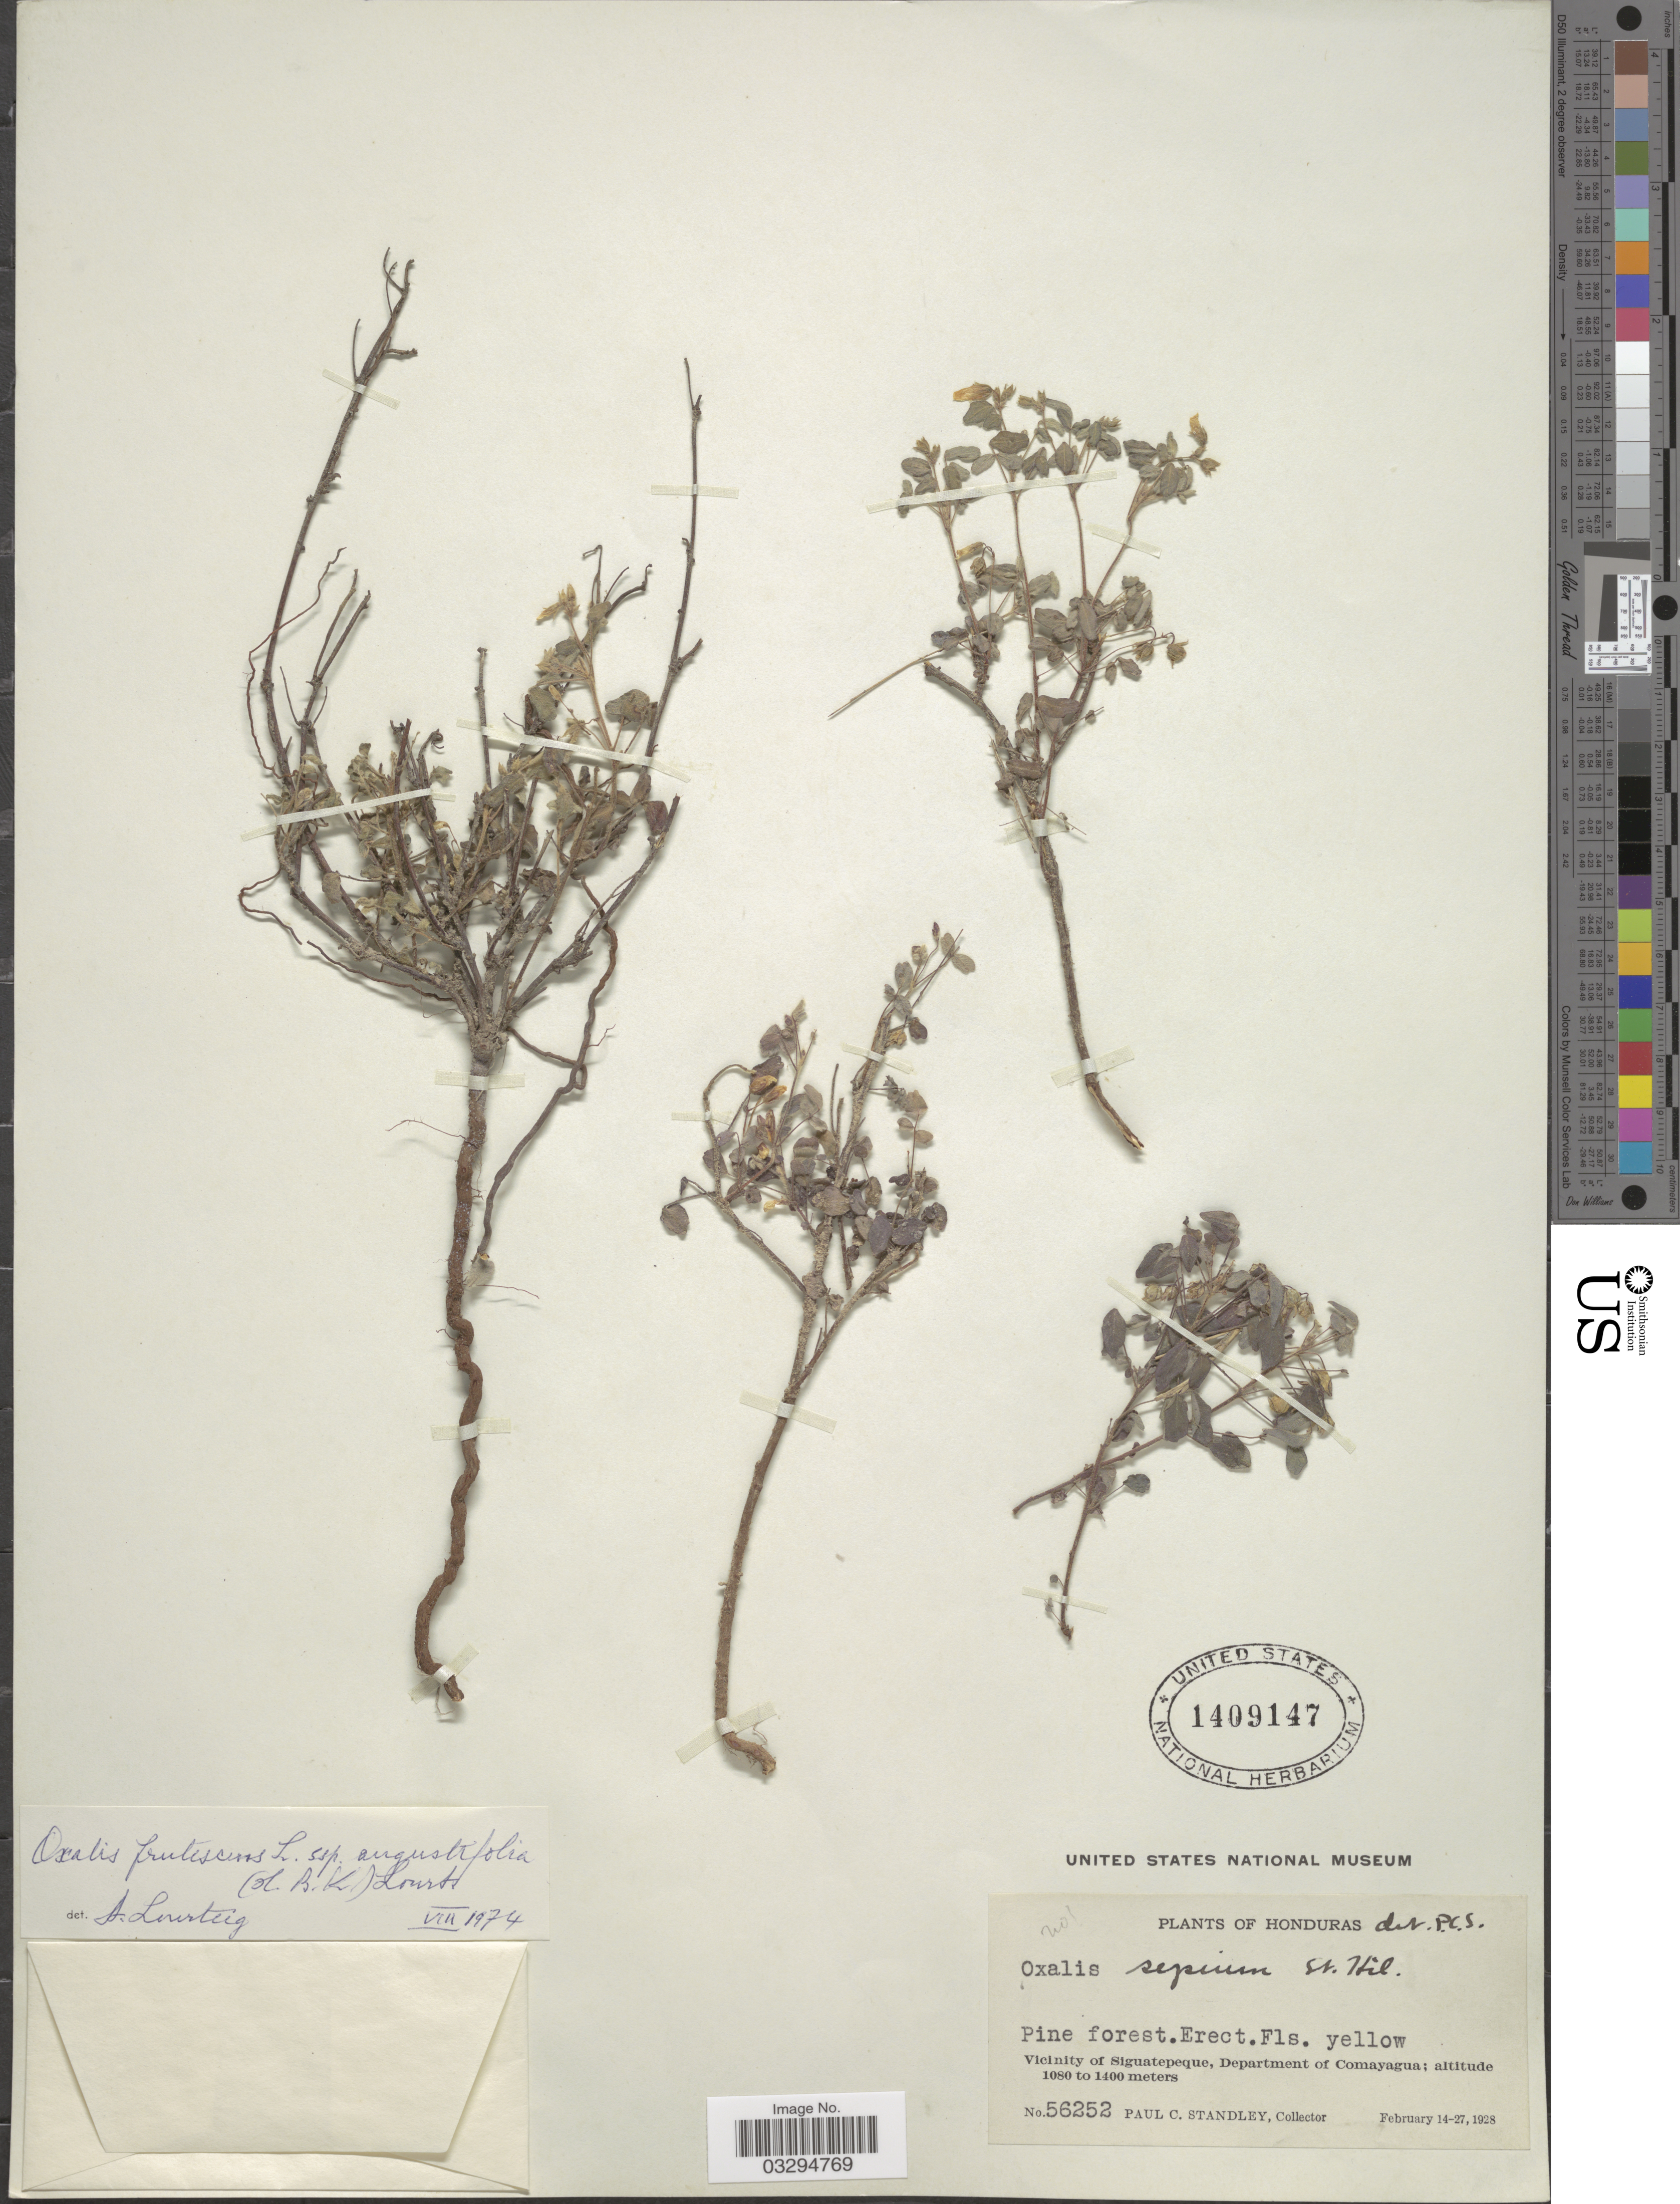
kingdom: Plantae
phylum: Tracheophyta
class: Magnoliopsida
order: Oxalidales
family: Oxalidaceae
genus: Oxalis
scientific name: Oxalis frutescens subsp. angustifolia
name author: (Kunth) Lourteig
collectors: P. C. Standley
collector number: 56252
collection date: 1928-02-14/1928-02-27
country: Honduras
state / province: Comayagua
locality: Vicinity of Siguatepeque, Department of Comayagua.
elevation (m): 1080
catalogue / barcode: US 1409147